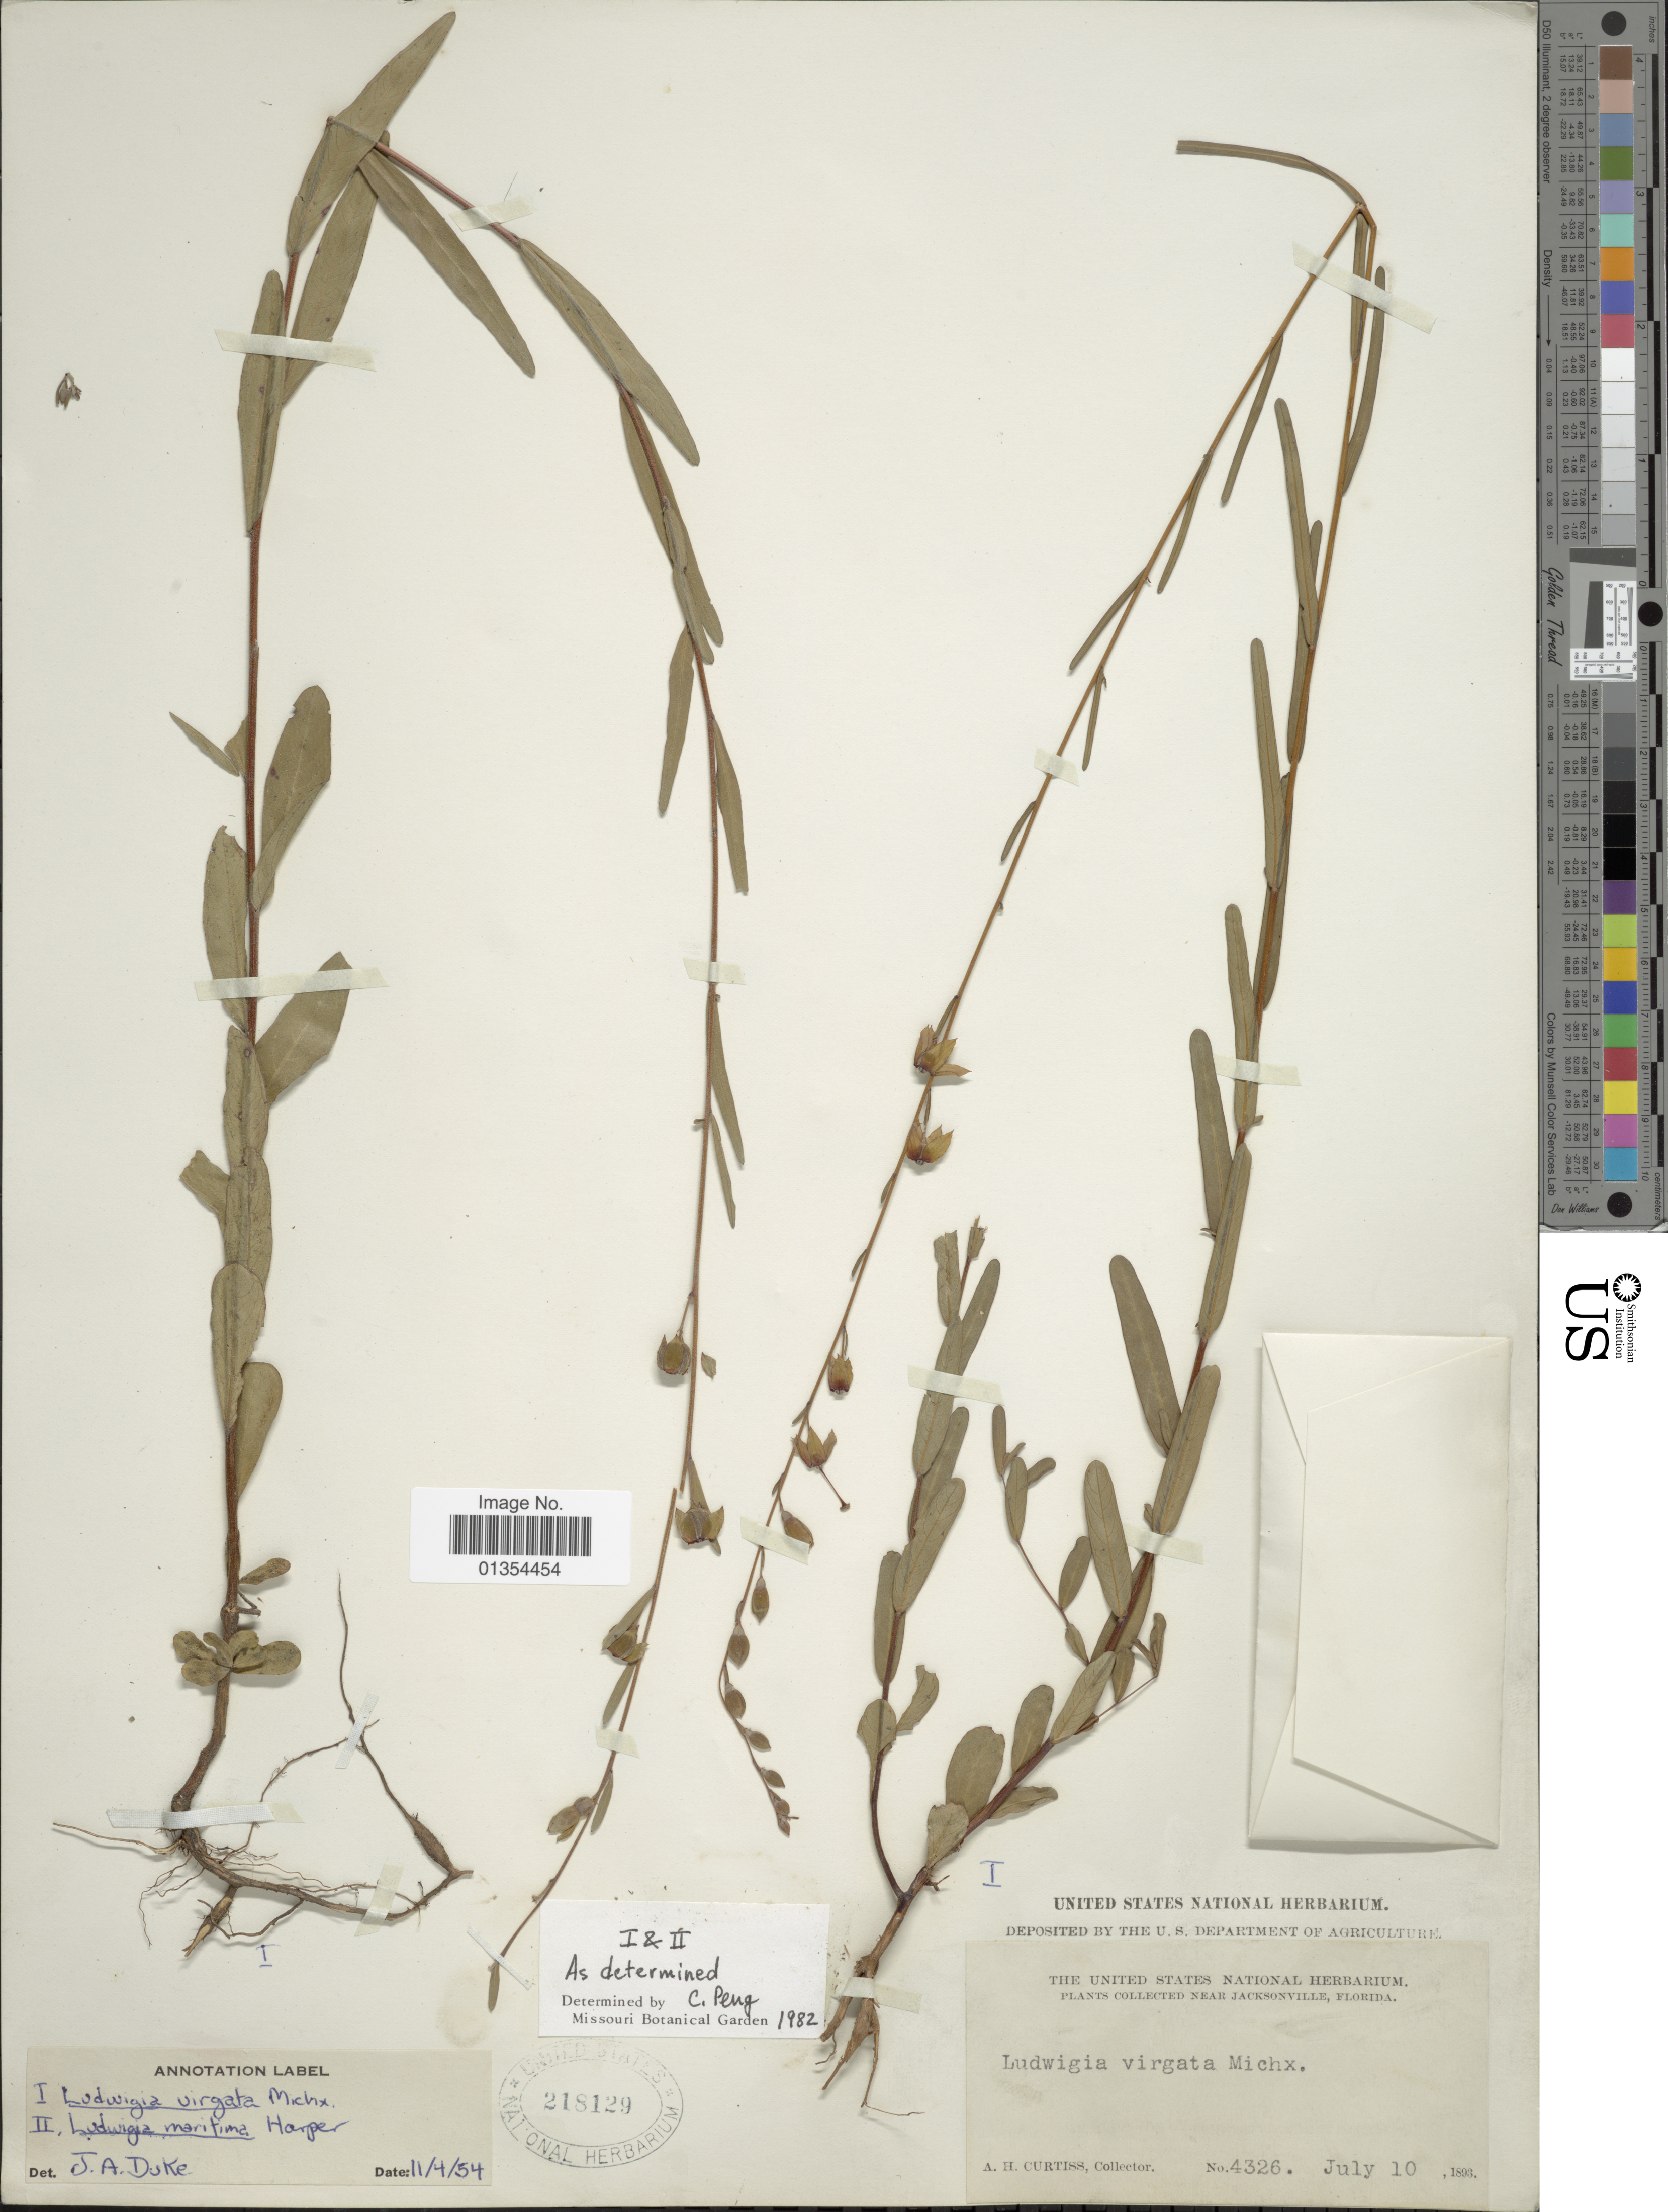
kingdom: Plantae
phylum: Tracheophyta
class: Magnoliopsida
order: Myrtales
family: Onagraceae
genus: Ludwigia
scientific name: Ludwigia maritima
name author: R.M. Harper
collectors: A. H. Curtiss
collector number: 4326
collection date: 1893-07-10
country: United States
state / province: Florida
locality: Jacksonville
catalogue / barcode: US 218129